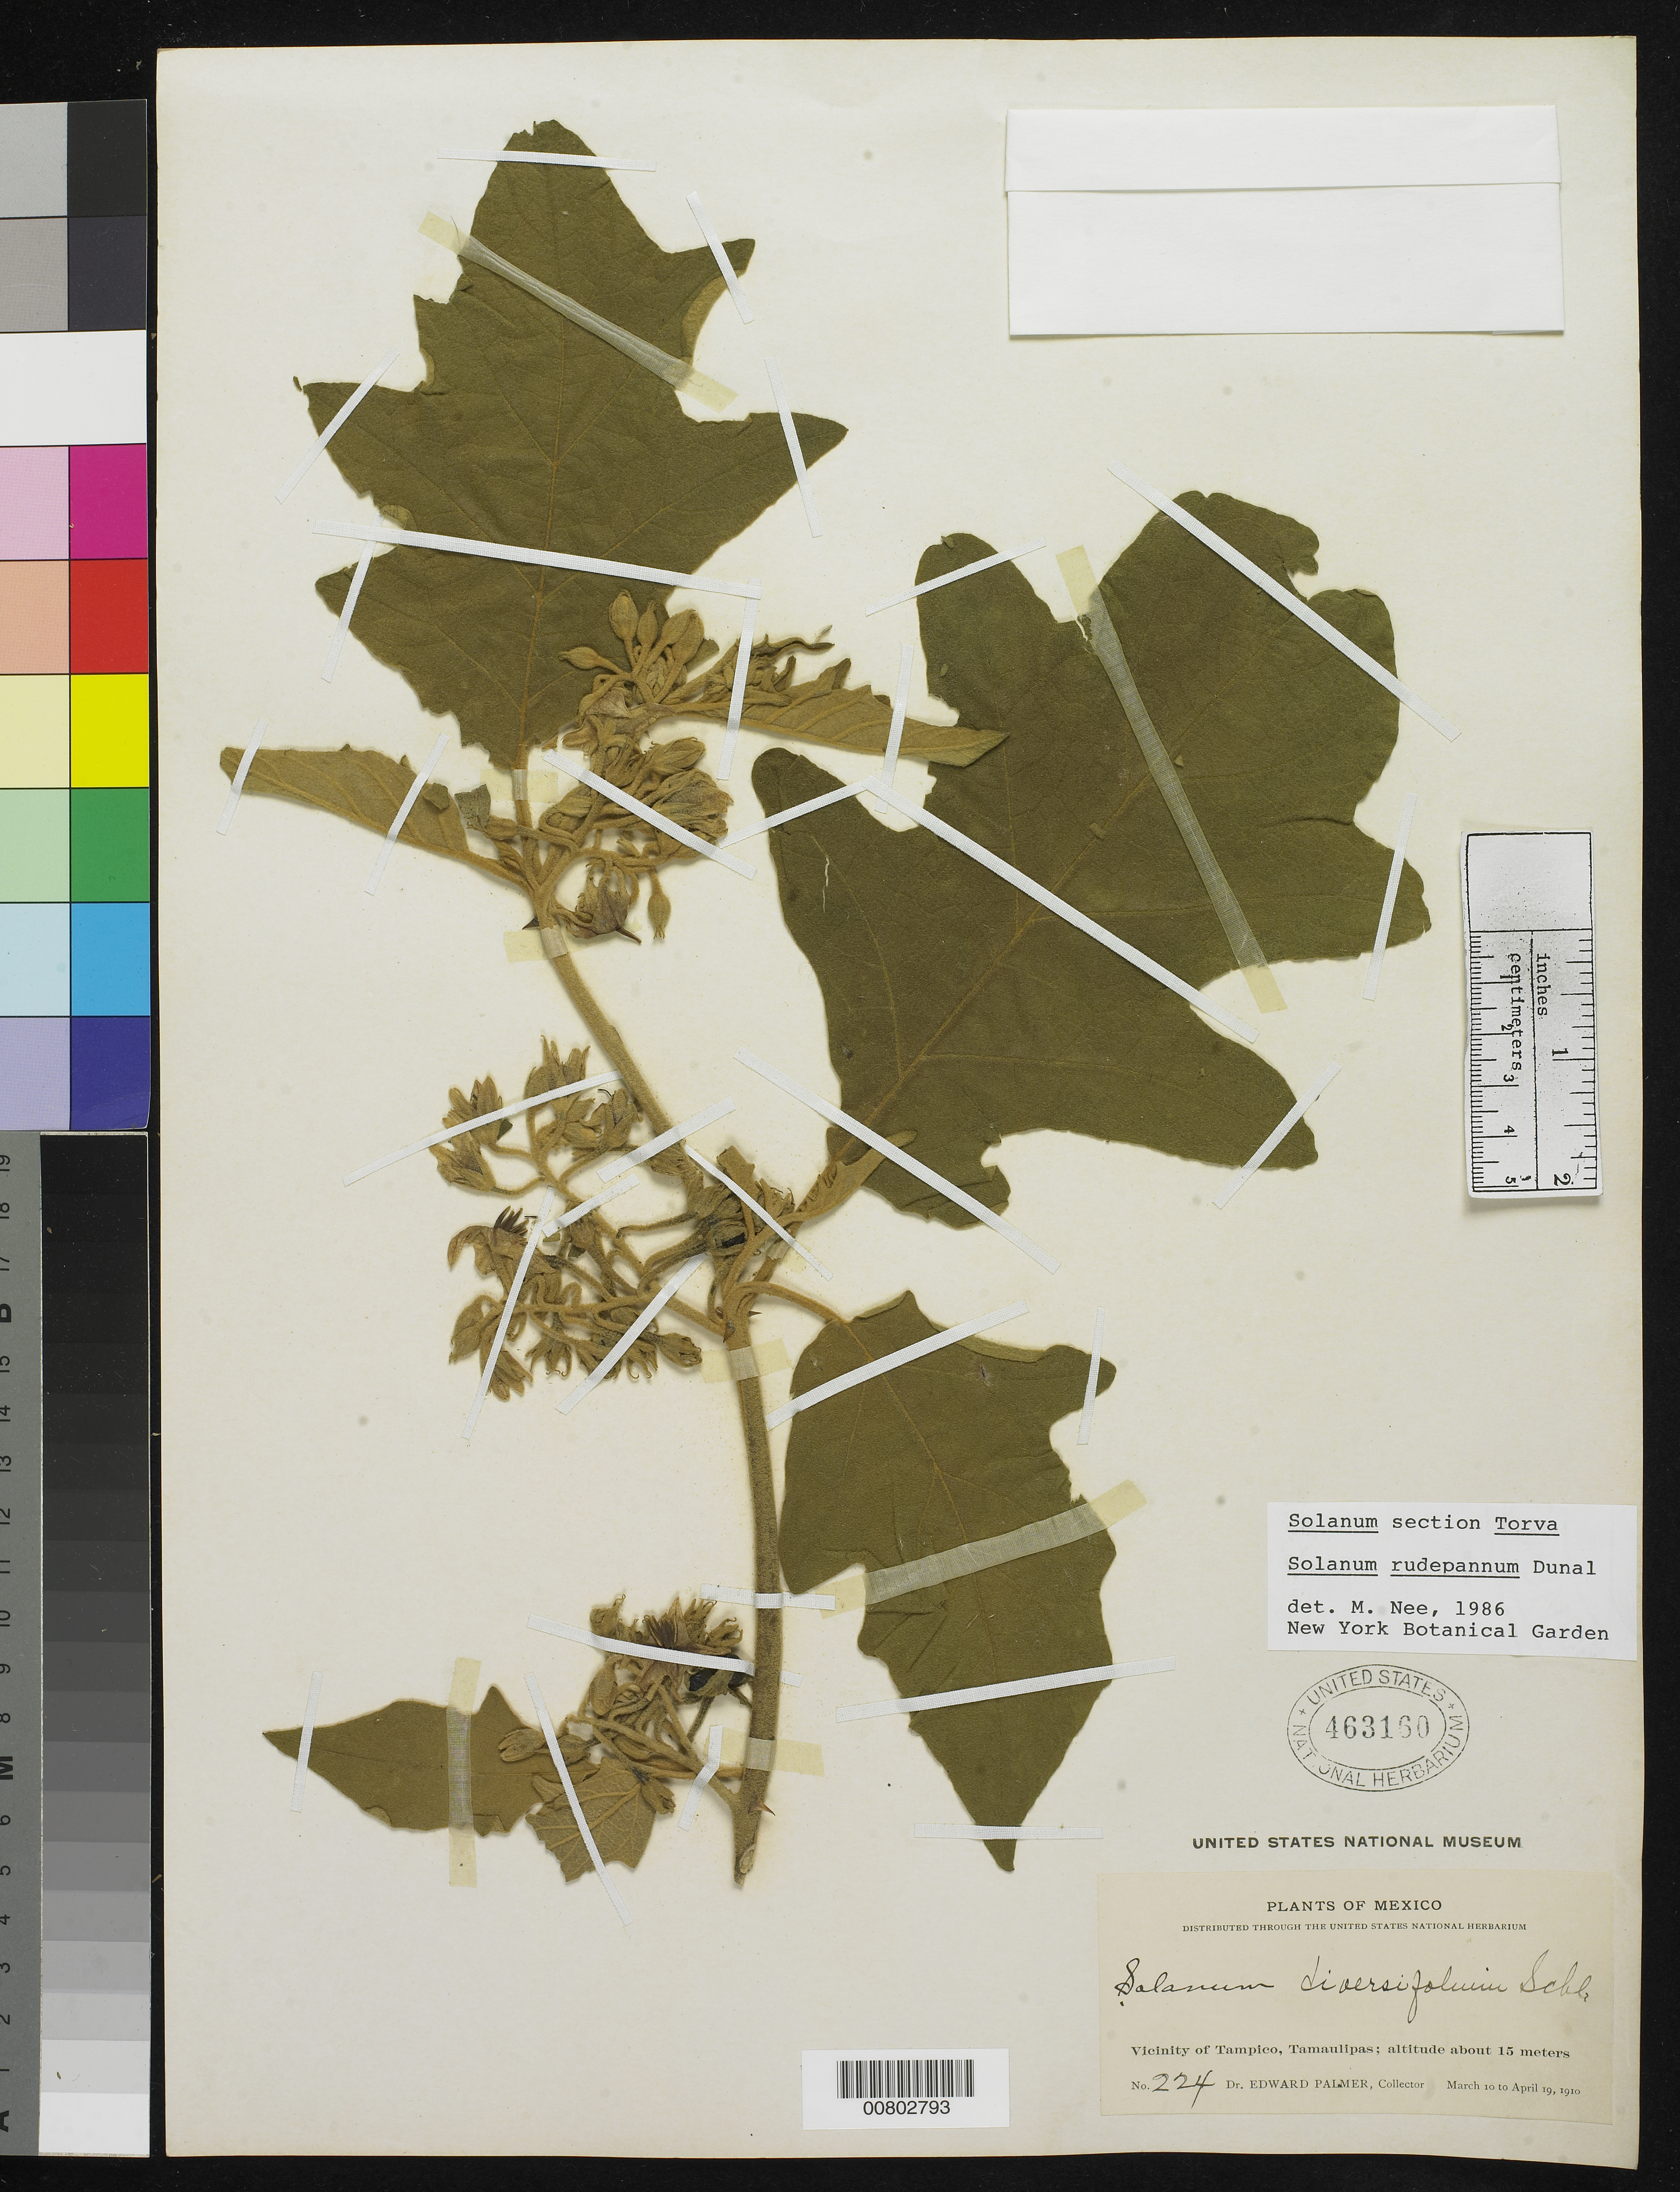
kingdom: Plantae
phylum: Tracheophyta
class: Magnoliopsida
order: Solanales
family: Solanaceae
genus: Solanum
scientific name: Solanum rudepannum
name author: Dunal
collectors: E. Palmer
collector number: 224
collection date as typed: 10 Mar 1910 to 19 Apr 1910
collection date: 1910-03-10/1910-04-19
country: Mexico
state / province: Tamaulipas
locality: Vicinity of Tampico, Tamaulipas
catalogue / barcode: US 463160